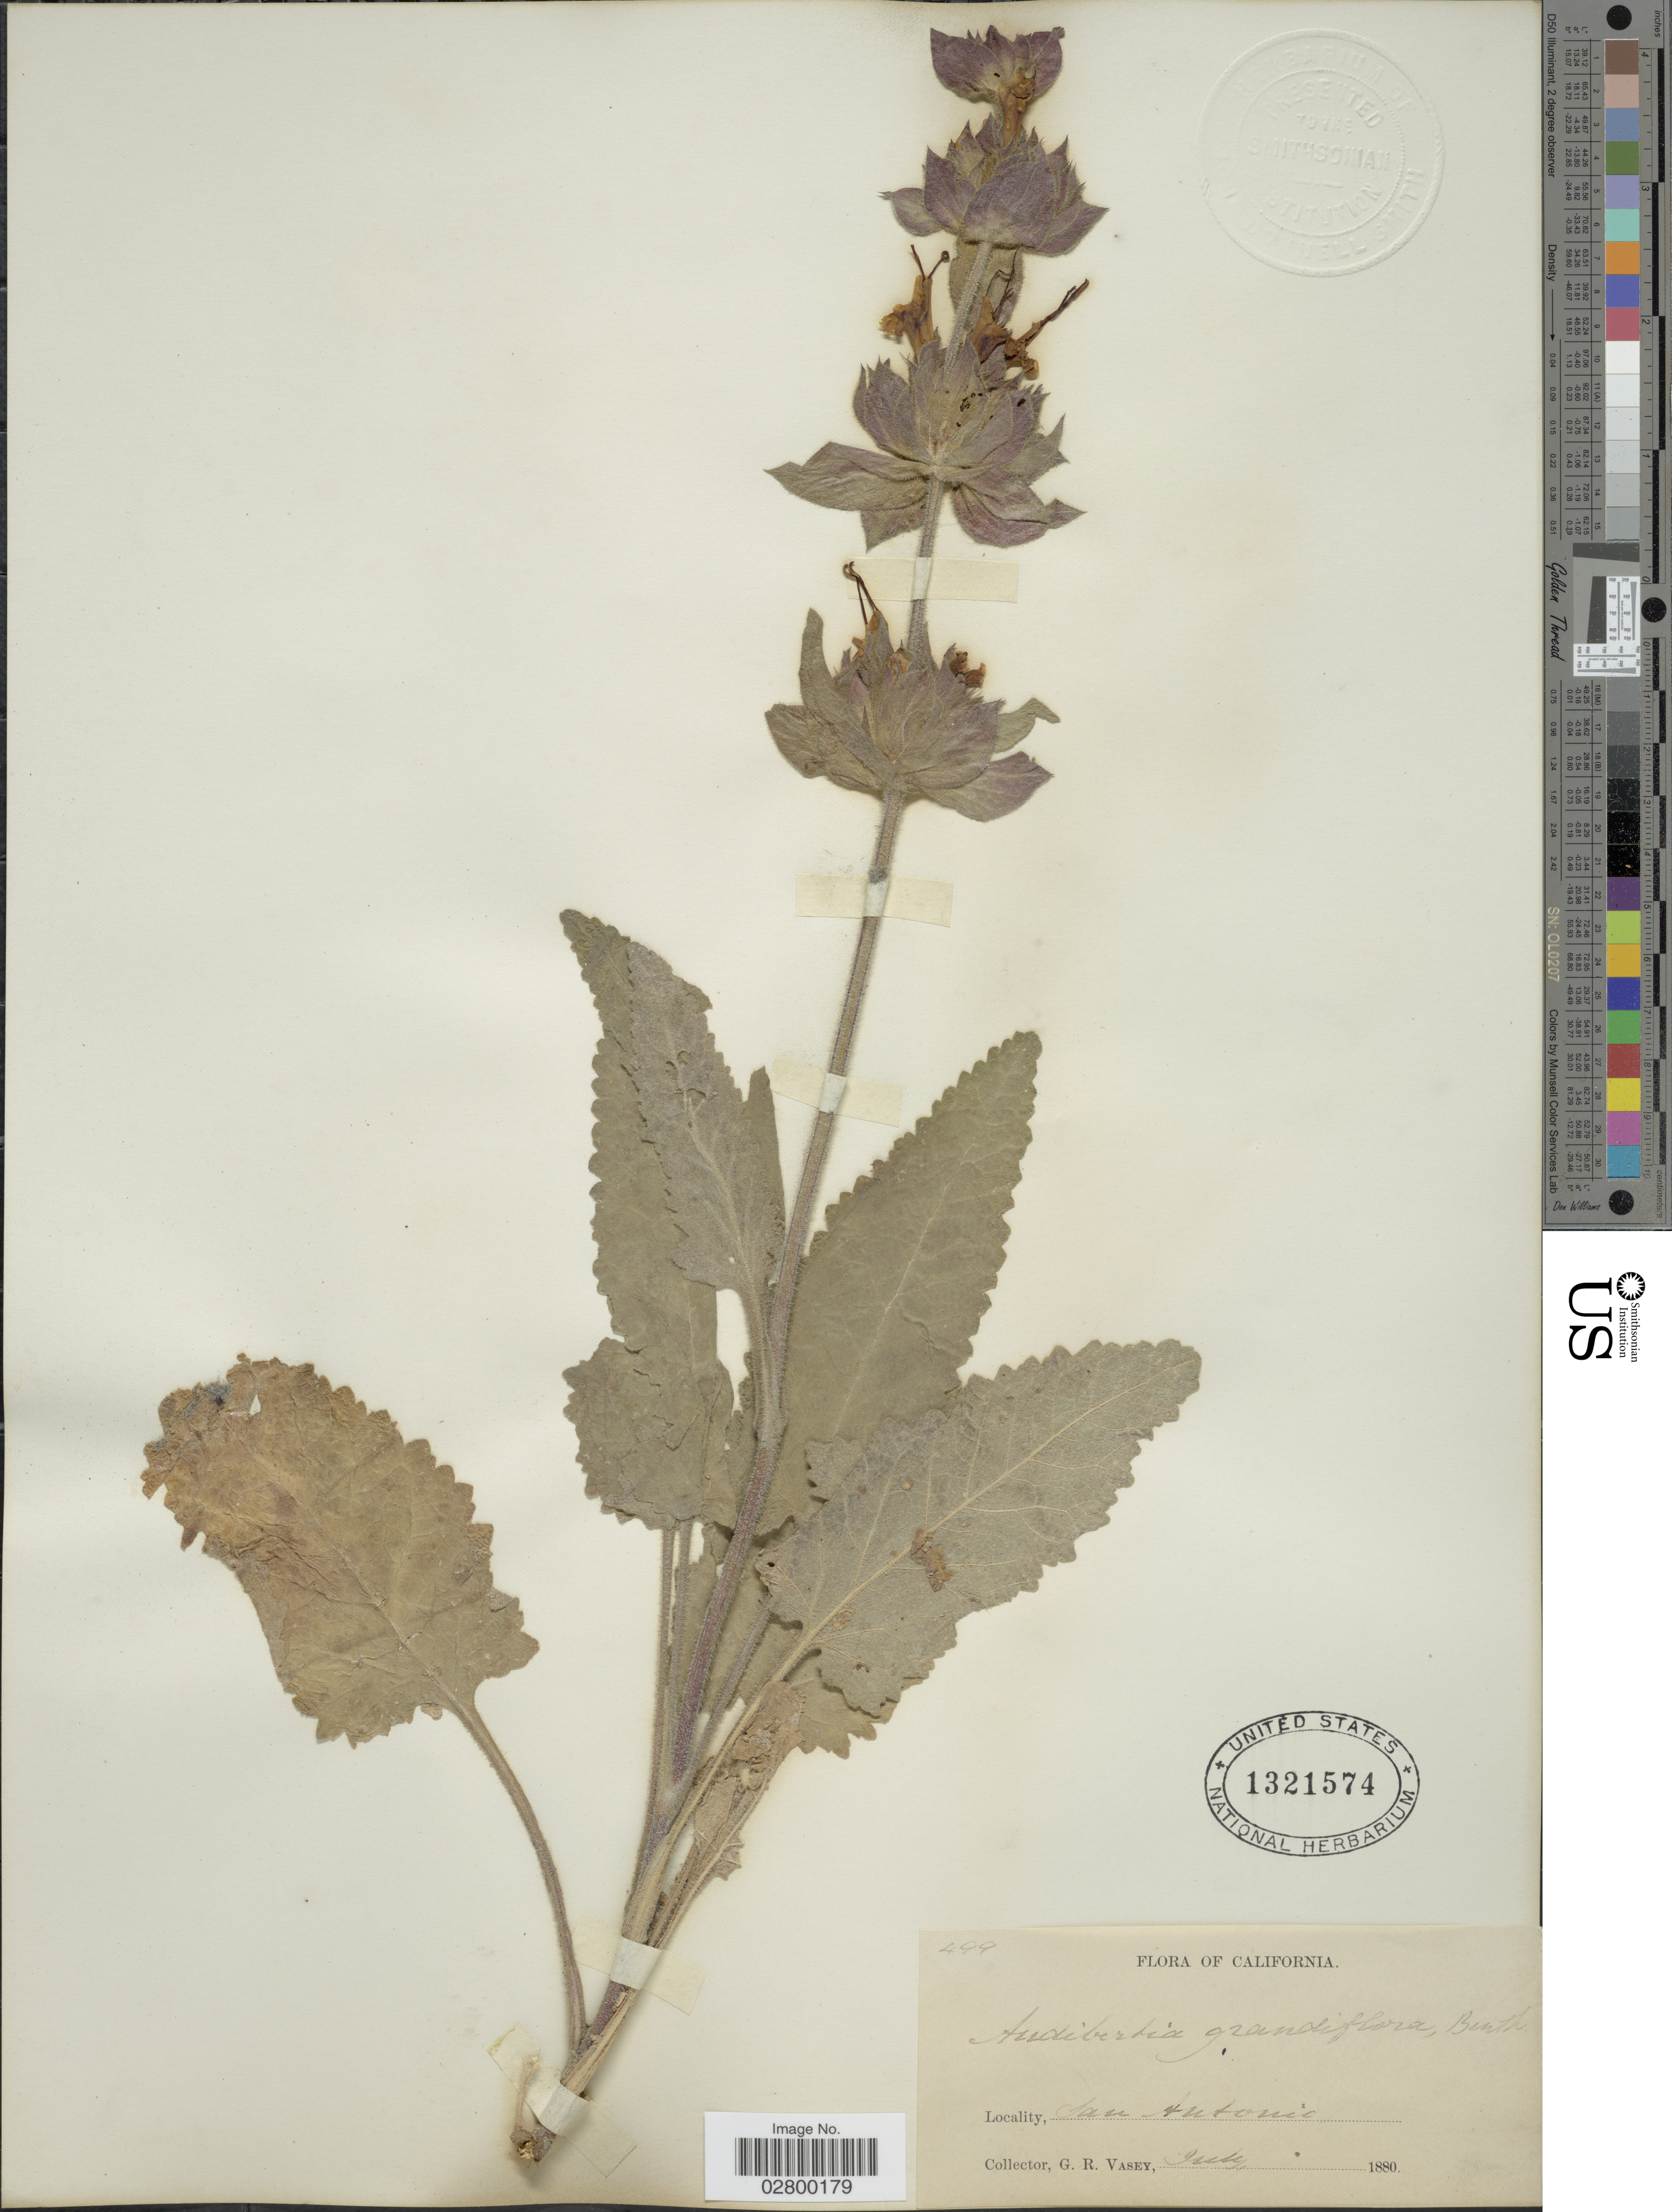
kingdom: Plantae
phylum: Tracheophyta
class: Magnoliopsida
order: Lamiales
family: Lamiaceae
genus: Salvia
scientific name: Salvia spathacea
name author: Greene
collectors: G. R. Vasey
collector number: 499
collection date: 1880-07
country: United States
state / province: California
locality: San Antonio.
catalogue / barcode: US 1321574